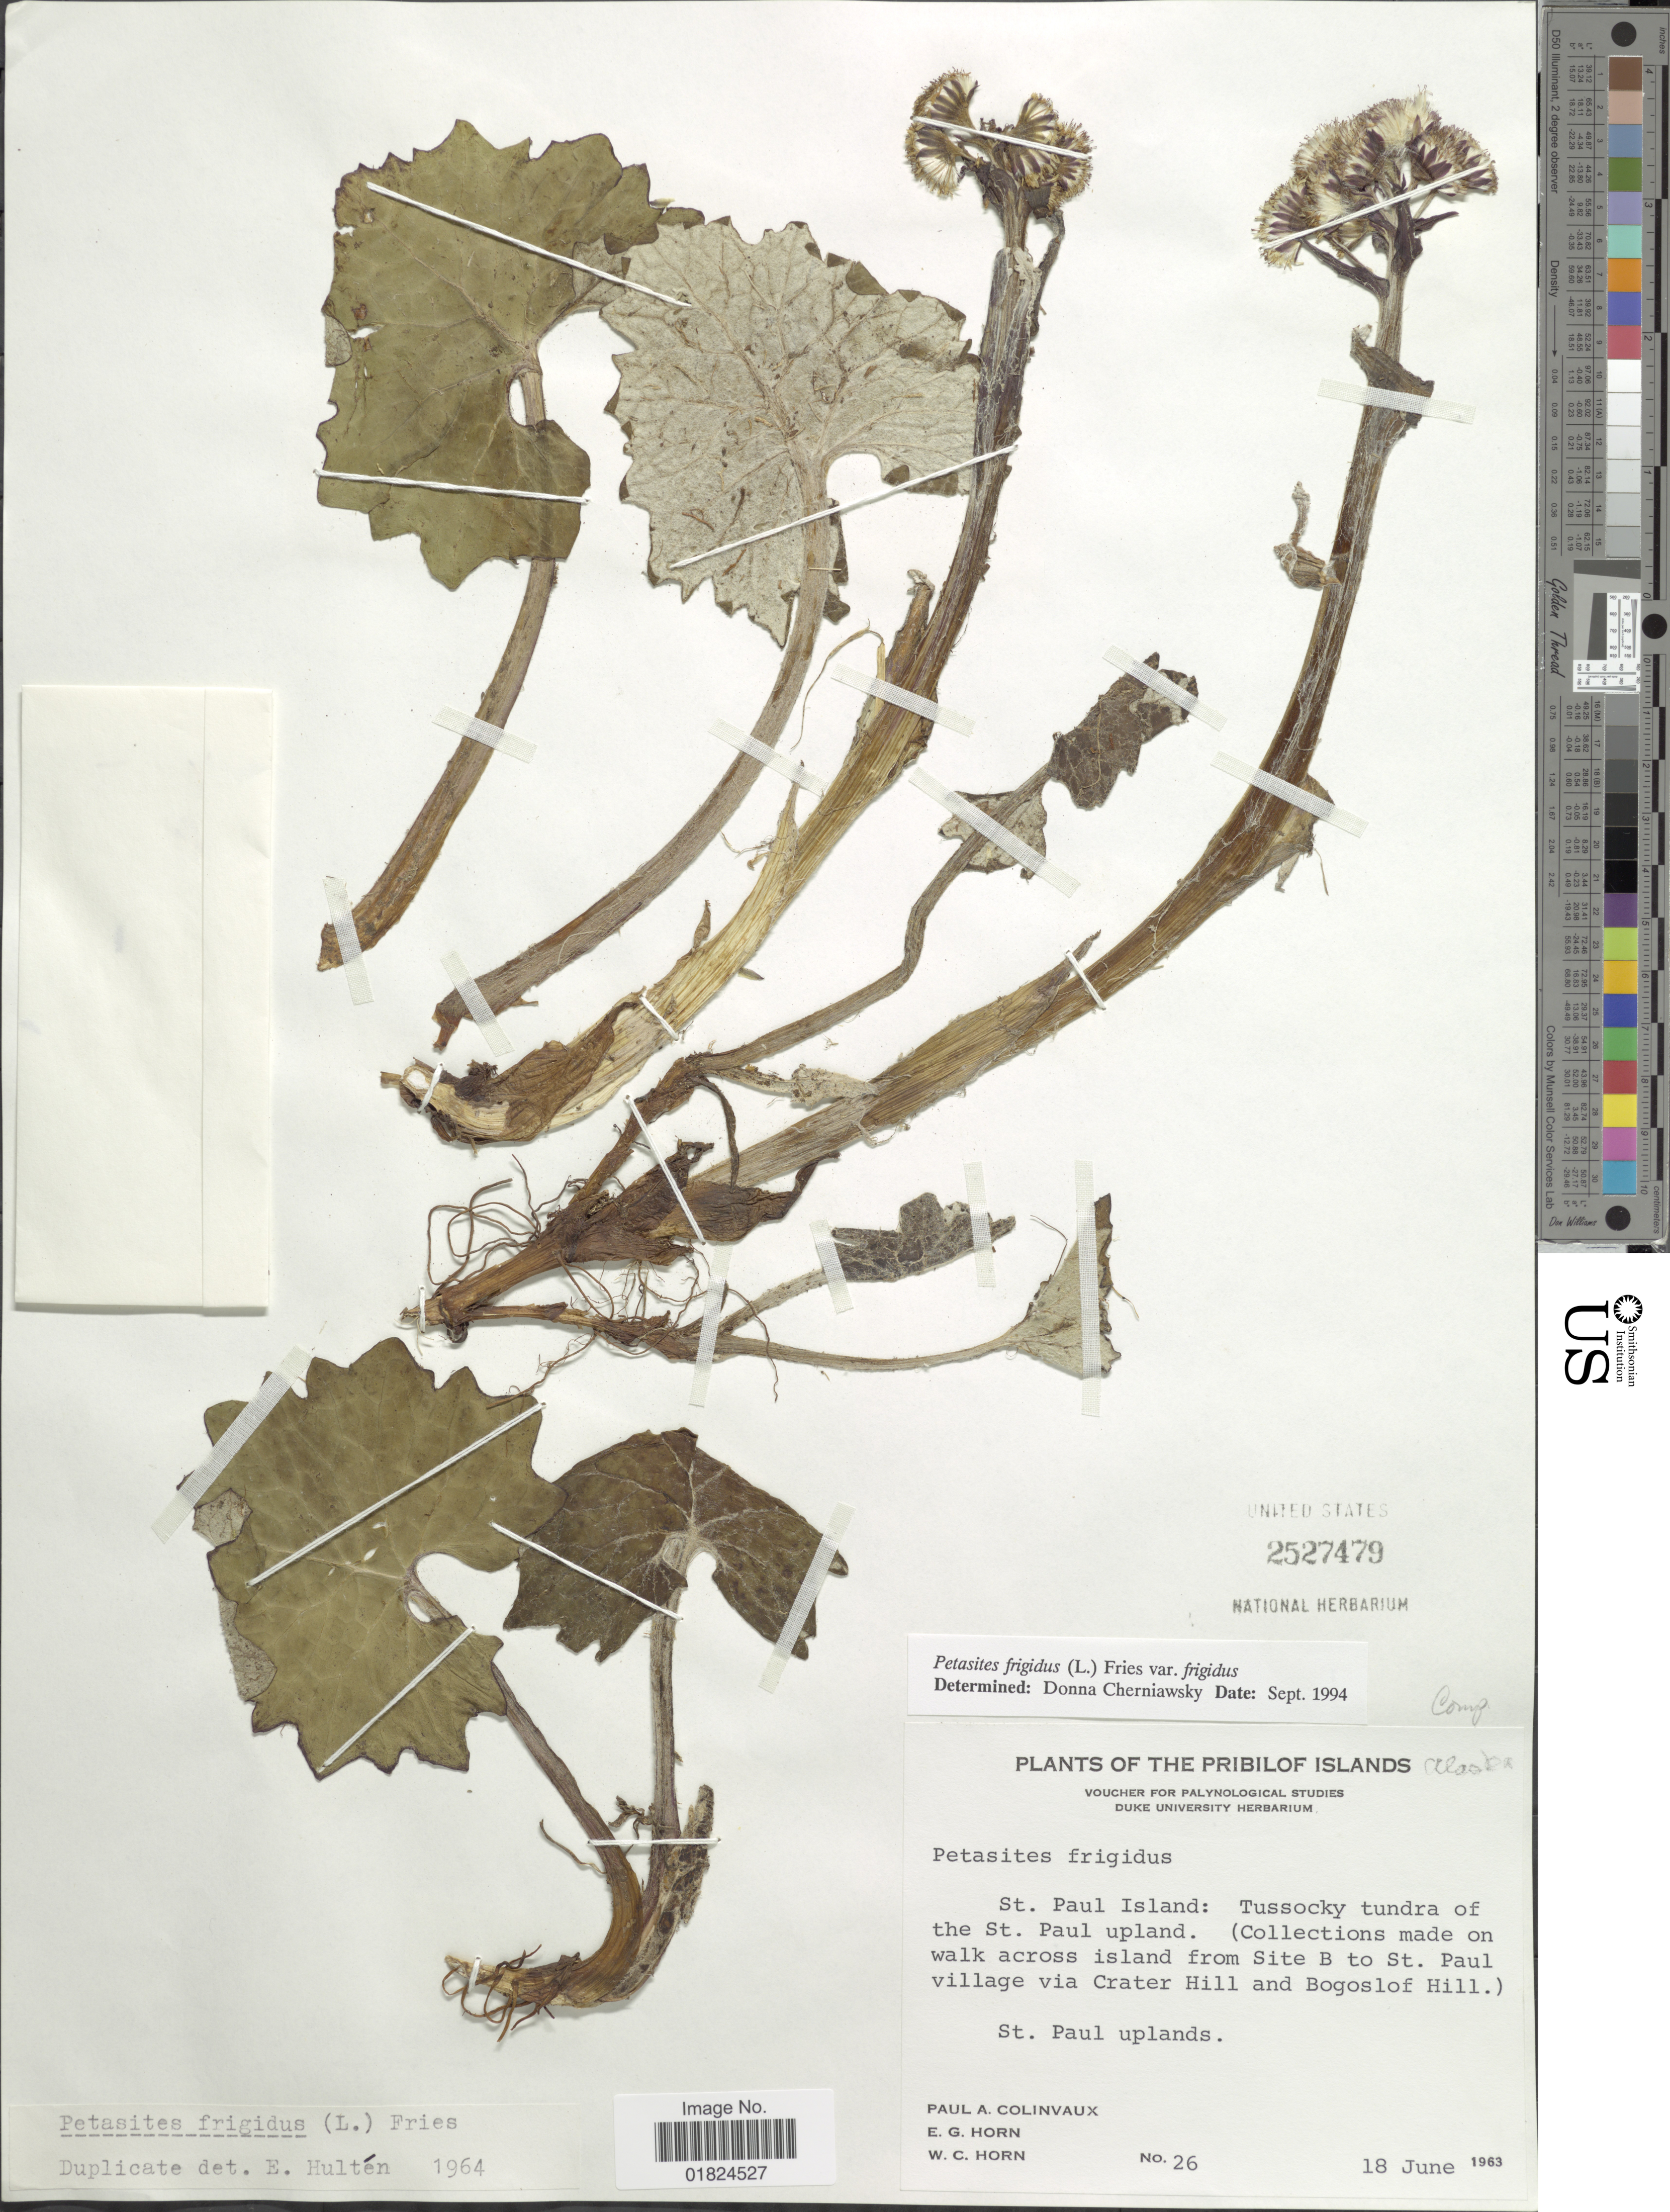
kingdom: Plantae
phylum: Tracheophyta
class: Magnoliopsida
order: Asterales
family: Asteraceae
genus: Petasites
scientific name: Petasites frigidus var. frigidus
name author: (L.) Fr.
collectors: P. Colinvaux, E. Horn & W. Horn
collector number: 26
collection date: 1963-06-18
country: United States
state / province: Alaska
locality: The Pribilof Islands, St. Paul Island: Tussocky tundra of the St. Paul upland, on walk across island from Site B to St. Paul village via Crater Hill and Bogoslof Hill, St. Paul uplands.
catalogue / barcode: US 2527479